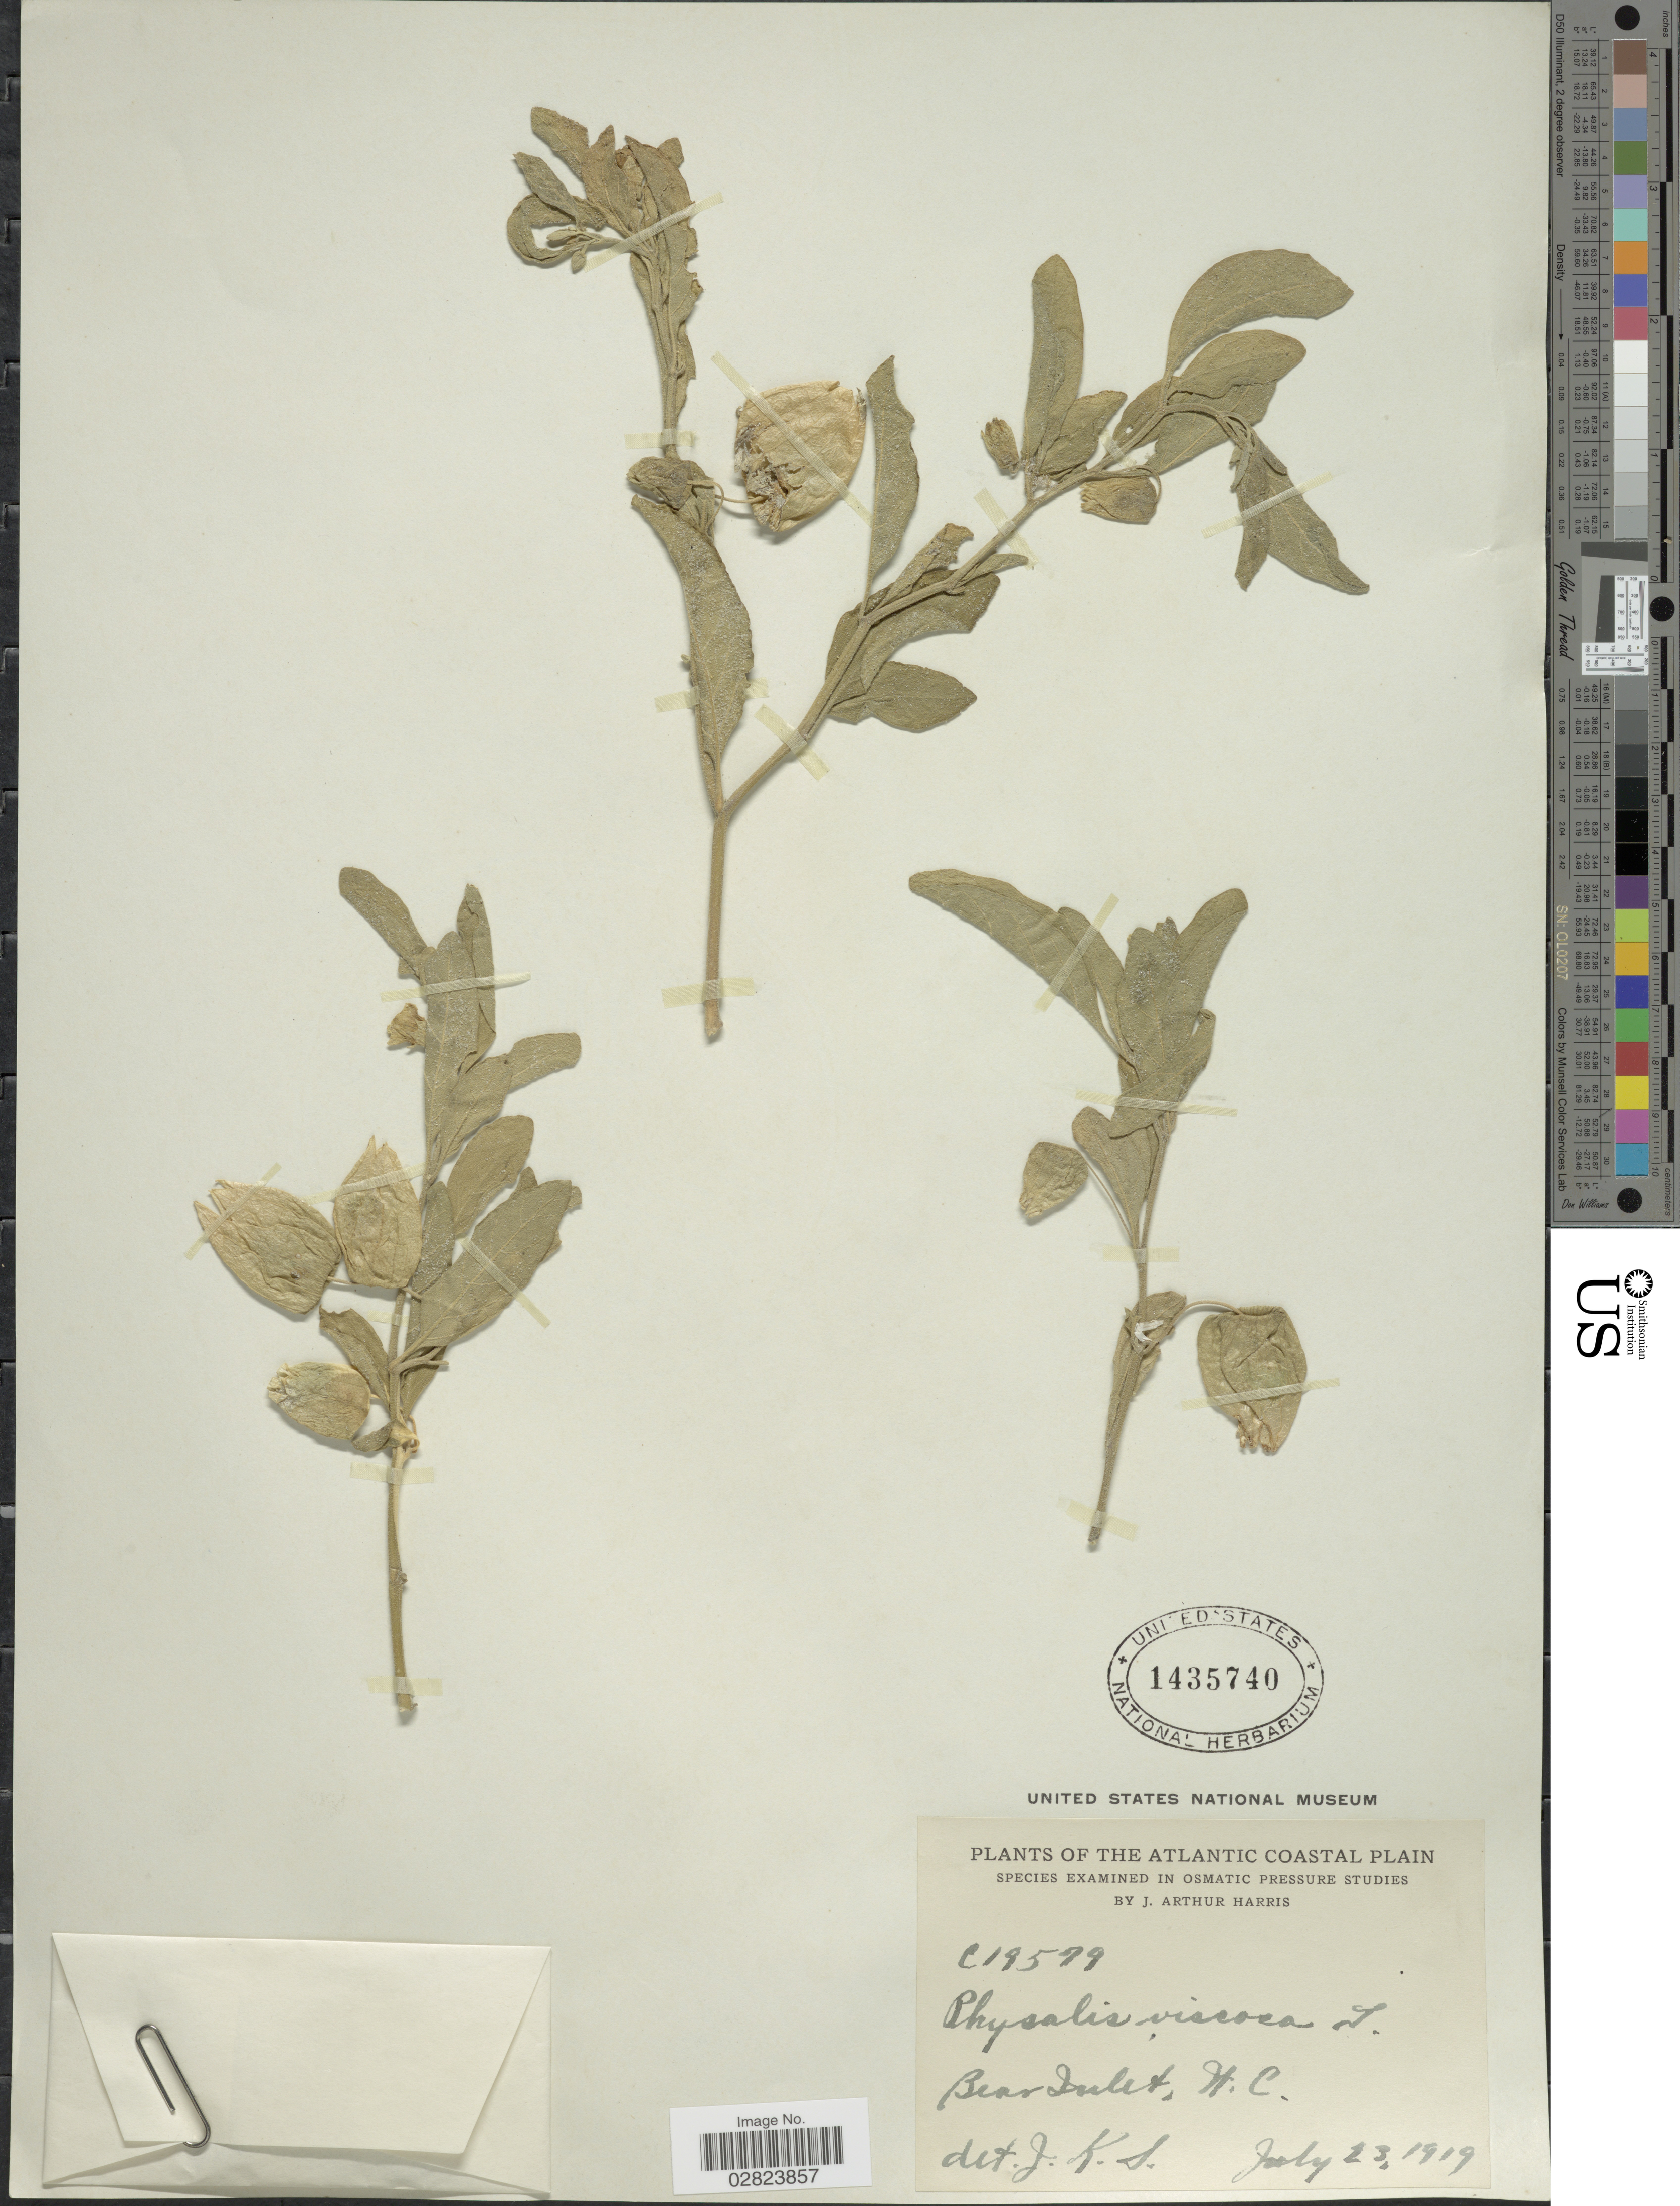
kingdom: Plantae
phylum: Tracheophyta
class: Magnoliopsida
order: Solanales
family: Solanaceae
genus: Physalis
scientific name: Physalis maritima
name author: M.A. Curtis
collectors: J. A. Harris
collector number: C19579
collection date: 1919-07-23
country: United States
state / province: North Carolina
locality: The Atlantic Coastal Plain. Bear Inlet.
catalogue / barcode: US 1435740